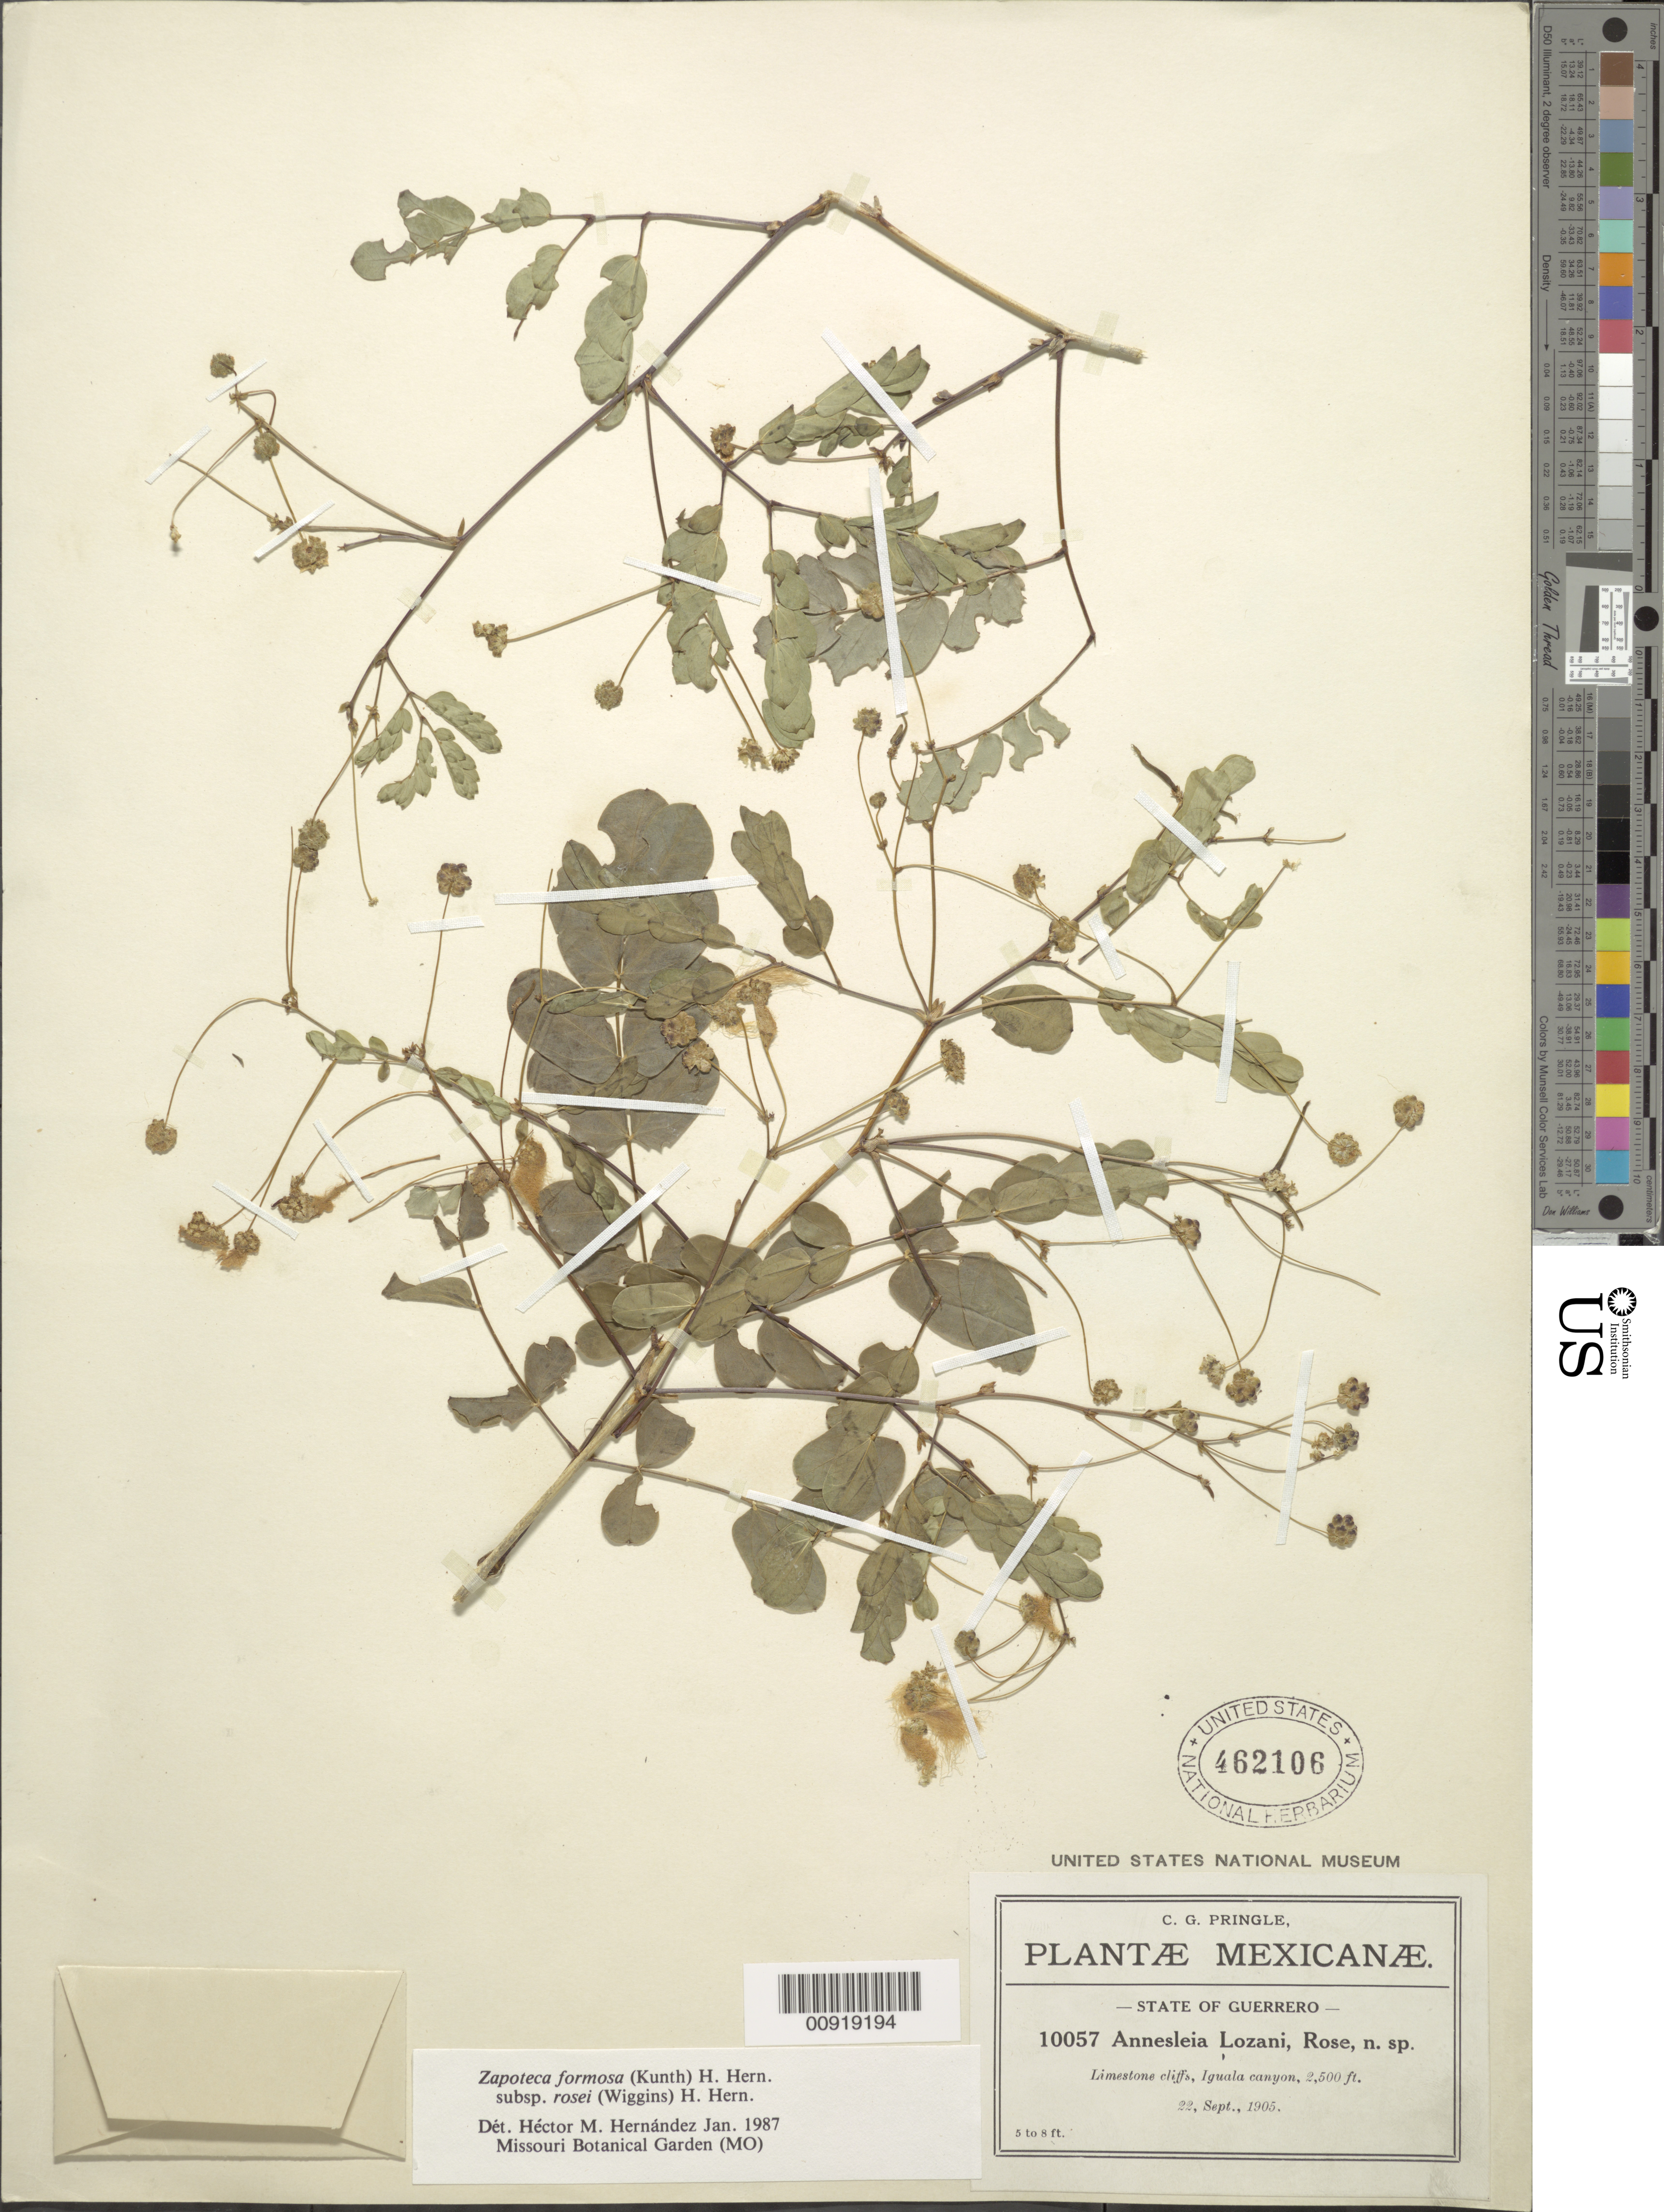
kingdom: Plantae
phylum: Tracheophyta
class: Magnoliopsida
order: Fabales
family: Fabaceae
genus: Zapoteca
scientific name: Zapoteca formosa subsp. rosei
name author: (Wiggins) H.M. Hern.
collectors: C. G. Pringle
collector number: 10057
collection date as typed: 22 Sep 1905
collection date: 1905-09-22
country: Mexico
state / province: Guerrero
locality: Iguala canyon.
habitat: Limestone cliffs.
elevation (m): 762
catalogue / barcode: US 462106